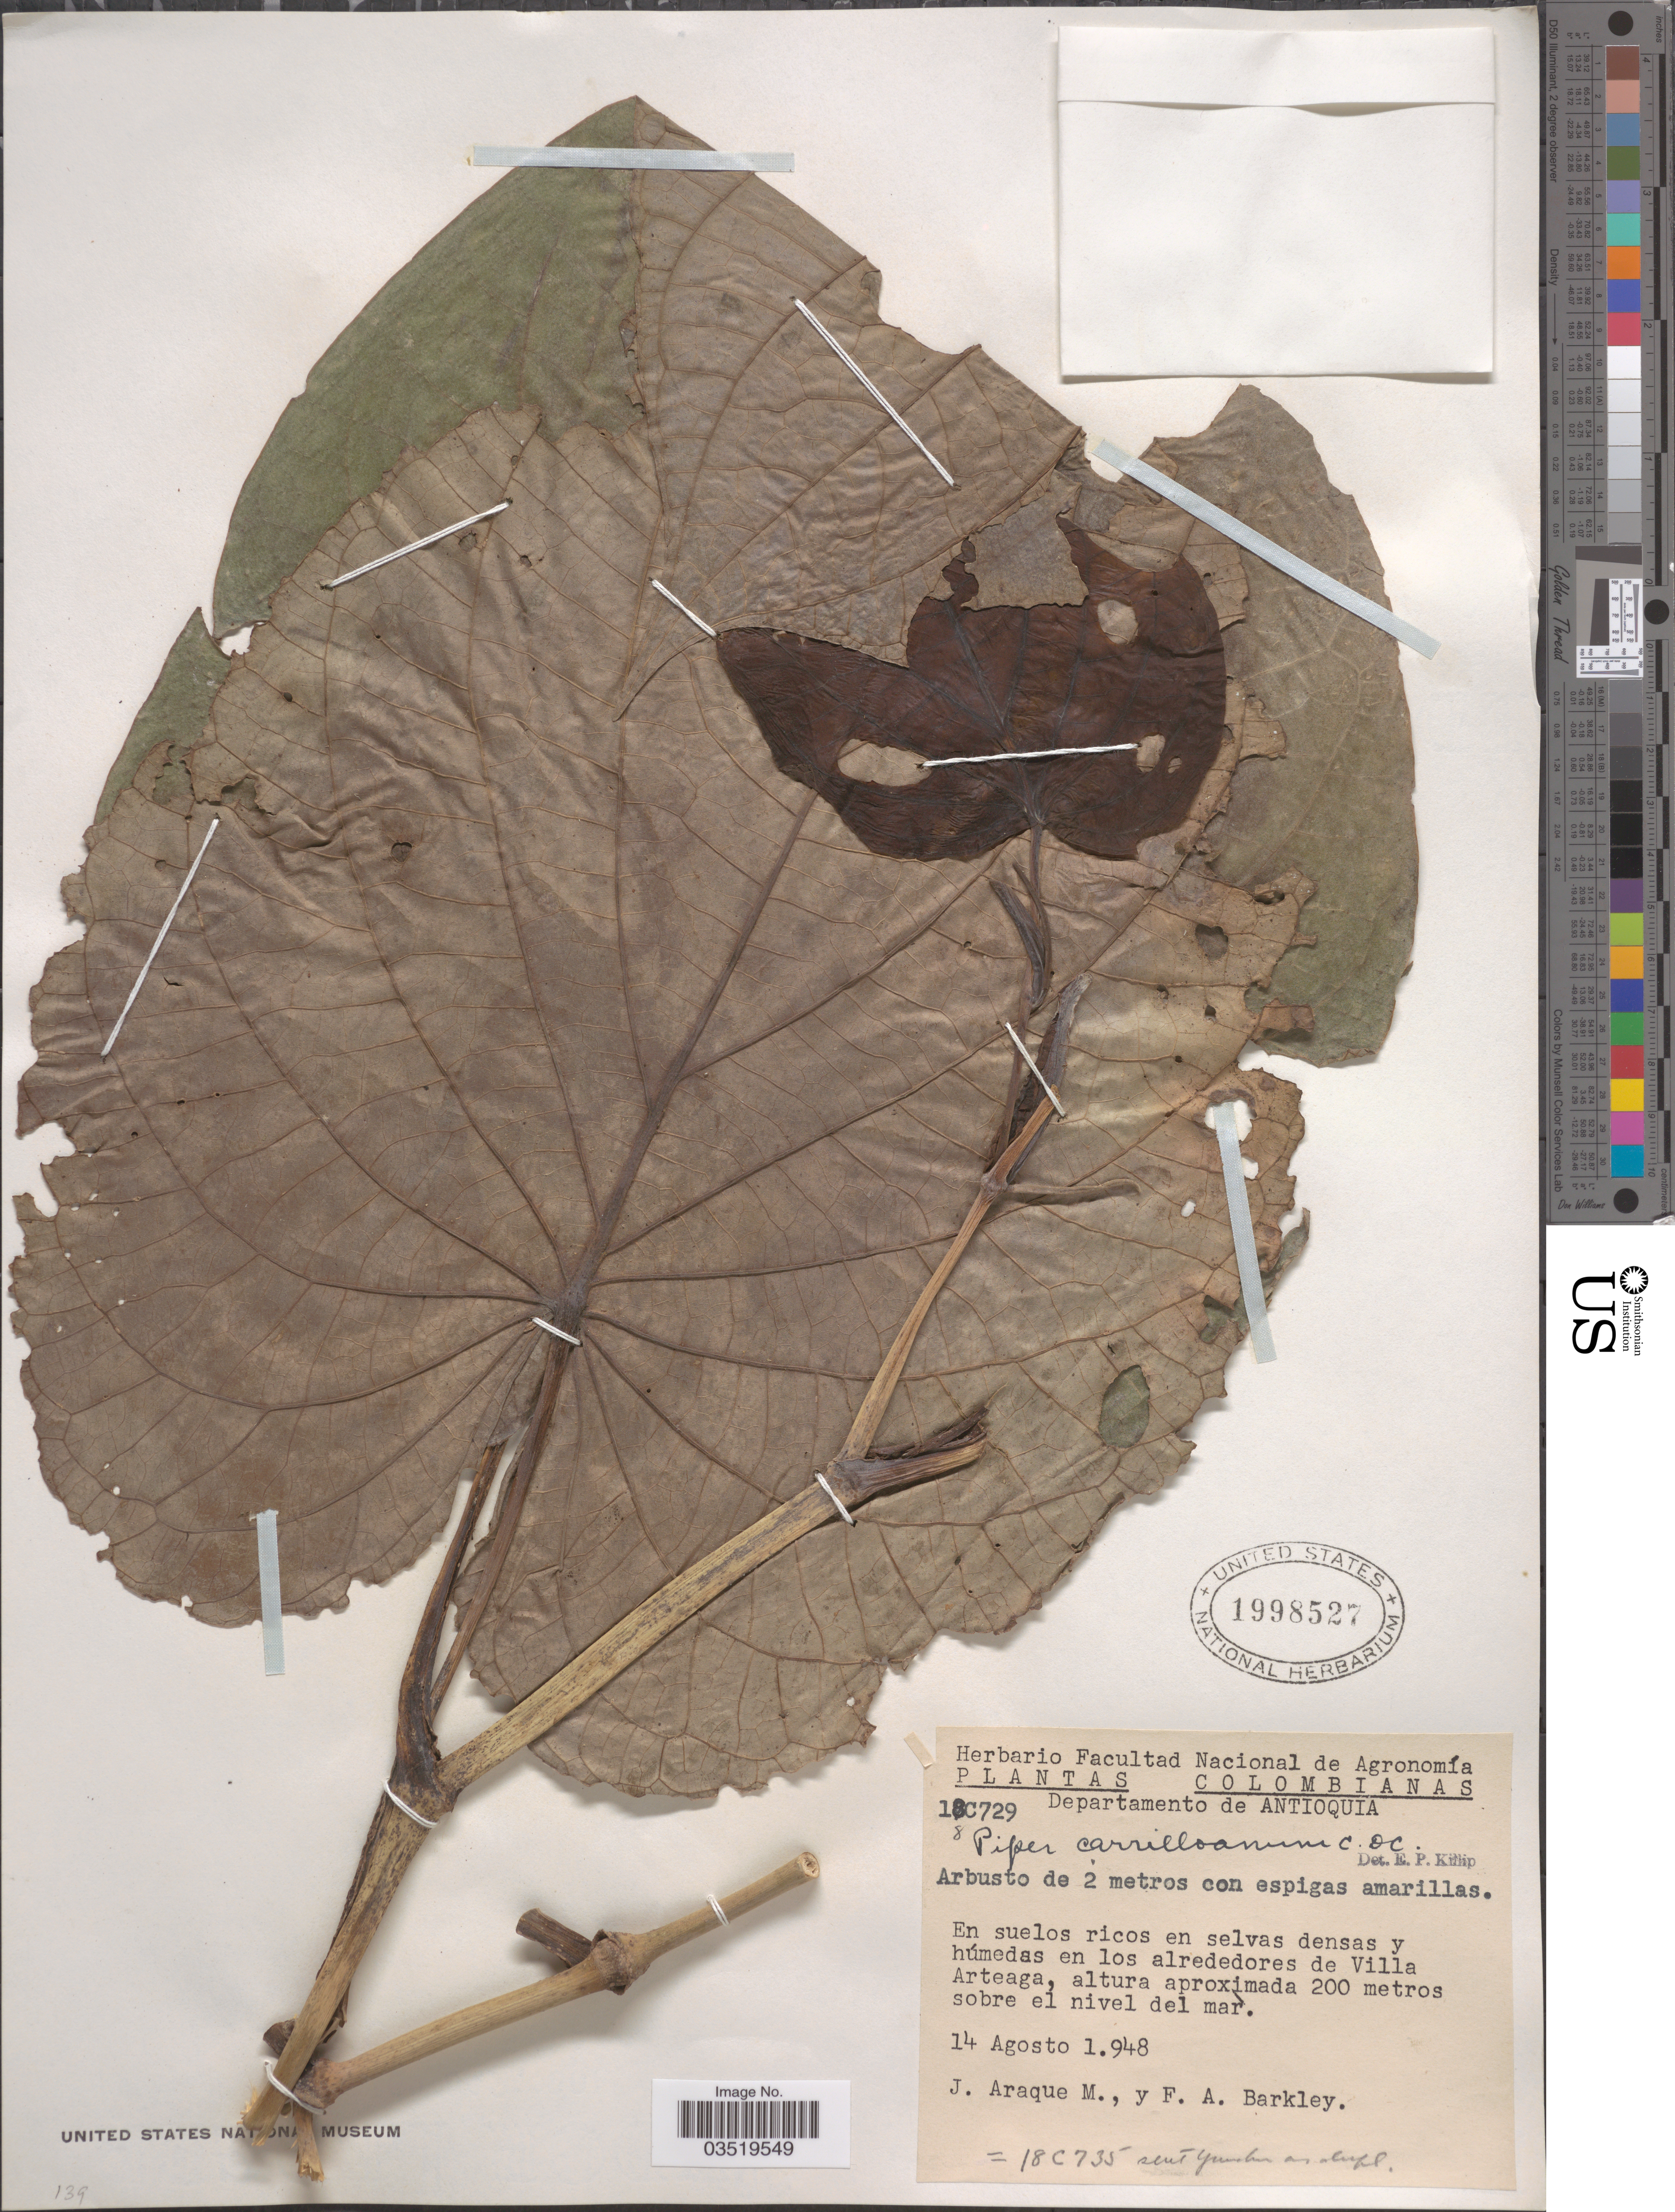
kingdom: Plantae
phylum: Tracheophyta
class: Magnoliopsida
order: Piperales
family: Piperaceae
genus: Piper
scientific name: Piper carrilloanum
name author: C. DC.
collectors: J. Araque Molina & F. A. Barkley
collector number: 18C729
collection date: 1948-08-14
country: Colombia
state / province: Antioquia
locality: Departamento de Antioquia. En suelos ricos en selvas densas y húmedas en los alrededores de Villa Arteaga.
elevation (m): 200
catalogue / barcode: US 1998527